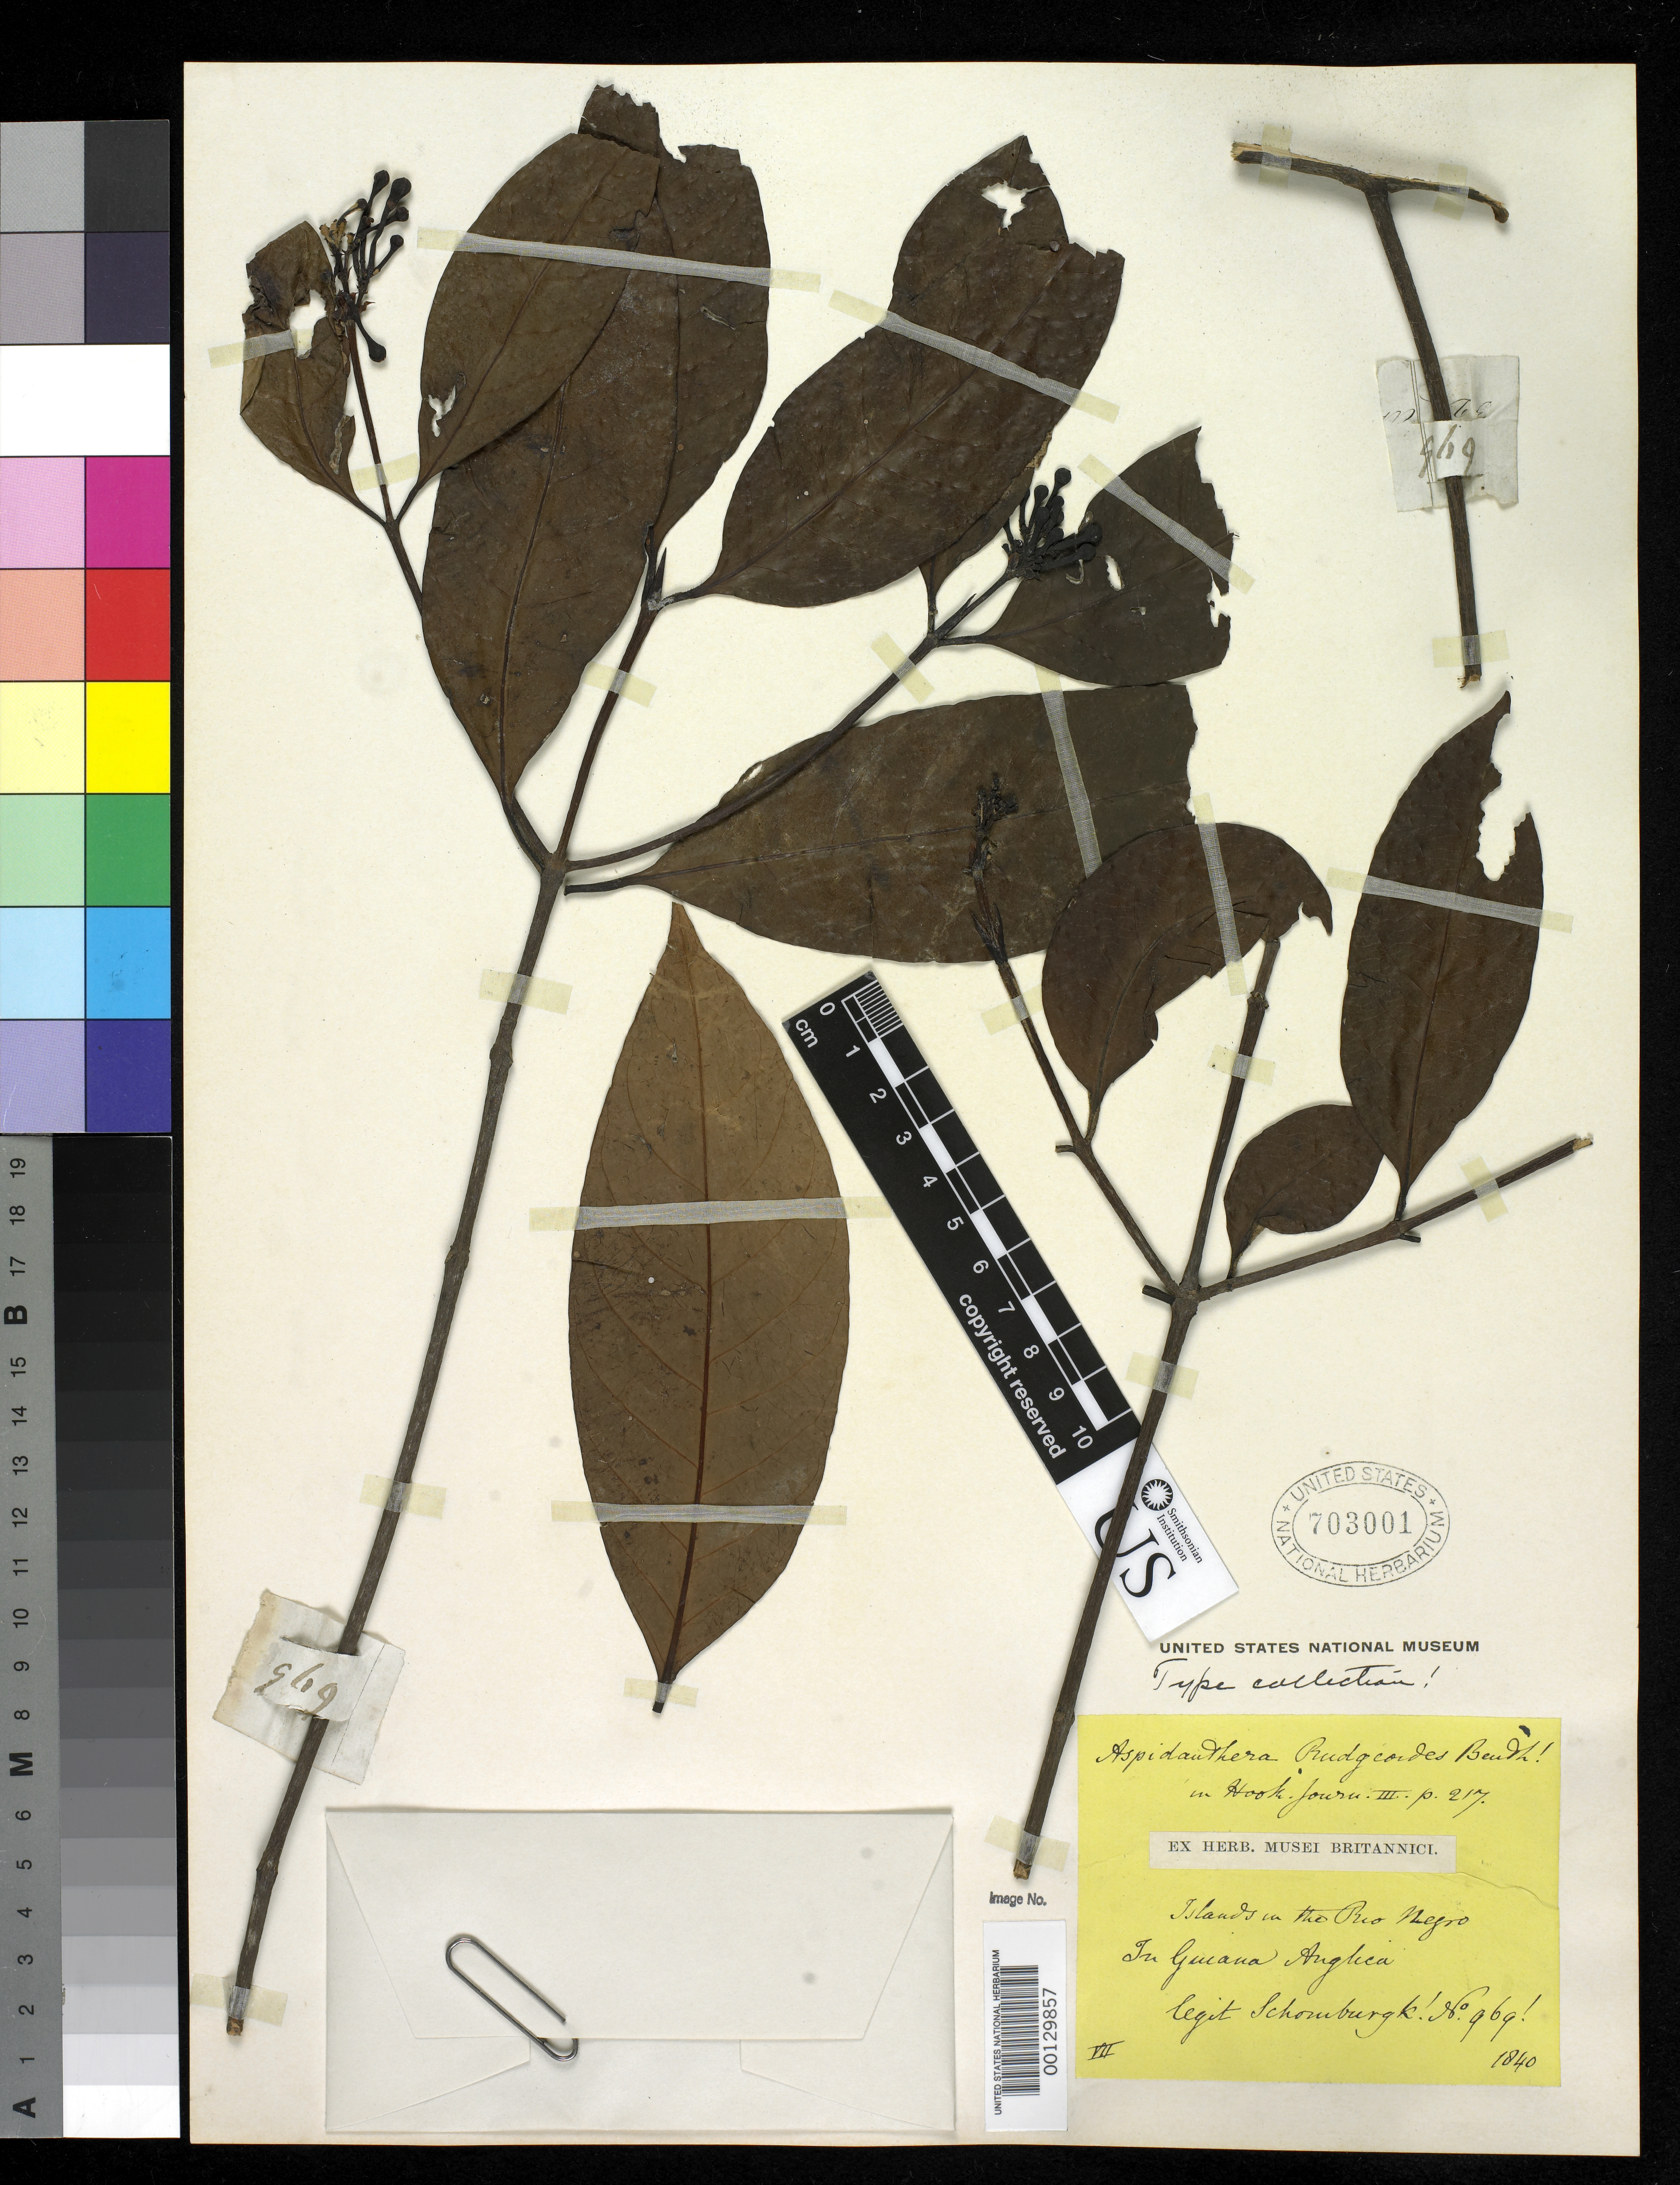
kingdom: Plantae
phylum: Tracheophyta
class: Magnoliopsida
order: Gentianales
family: Rubiaceae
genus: Aspidanthera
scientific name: Aspidanthera rudgeoides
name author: Benth.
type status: Isotype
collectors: M. R. Schomburgk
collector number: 969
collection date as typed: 1840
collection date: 1840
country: Guyana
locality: Islands on Rio Negro.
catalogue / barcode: US 703001